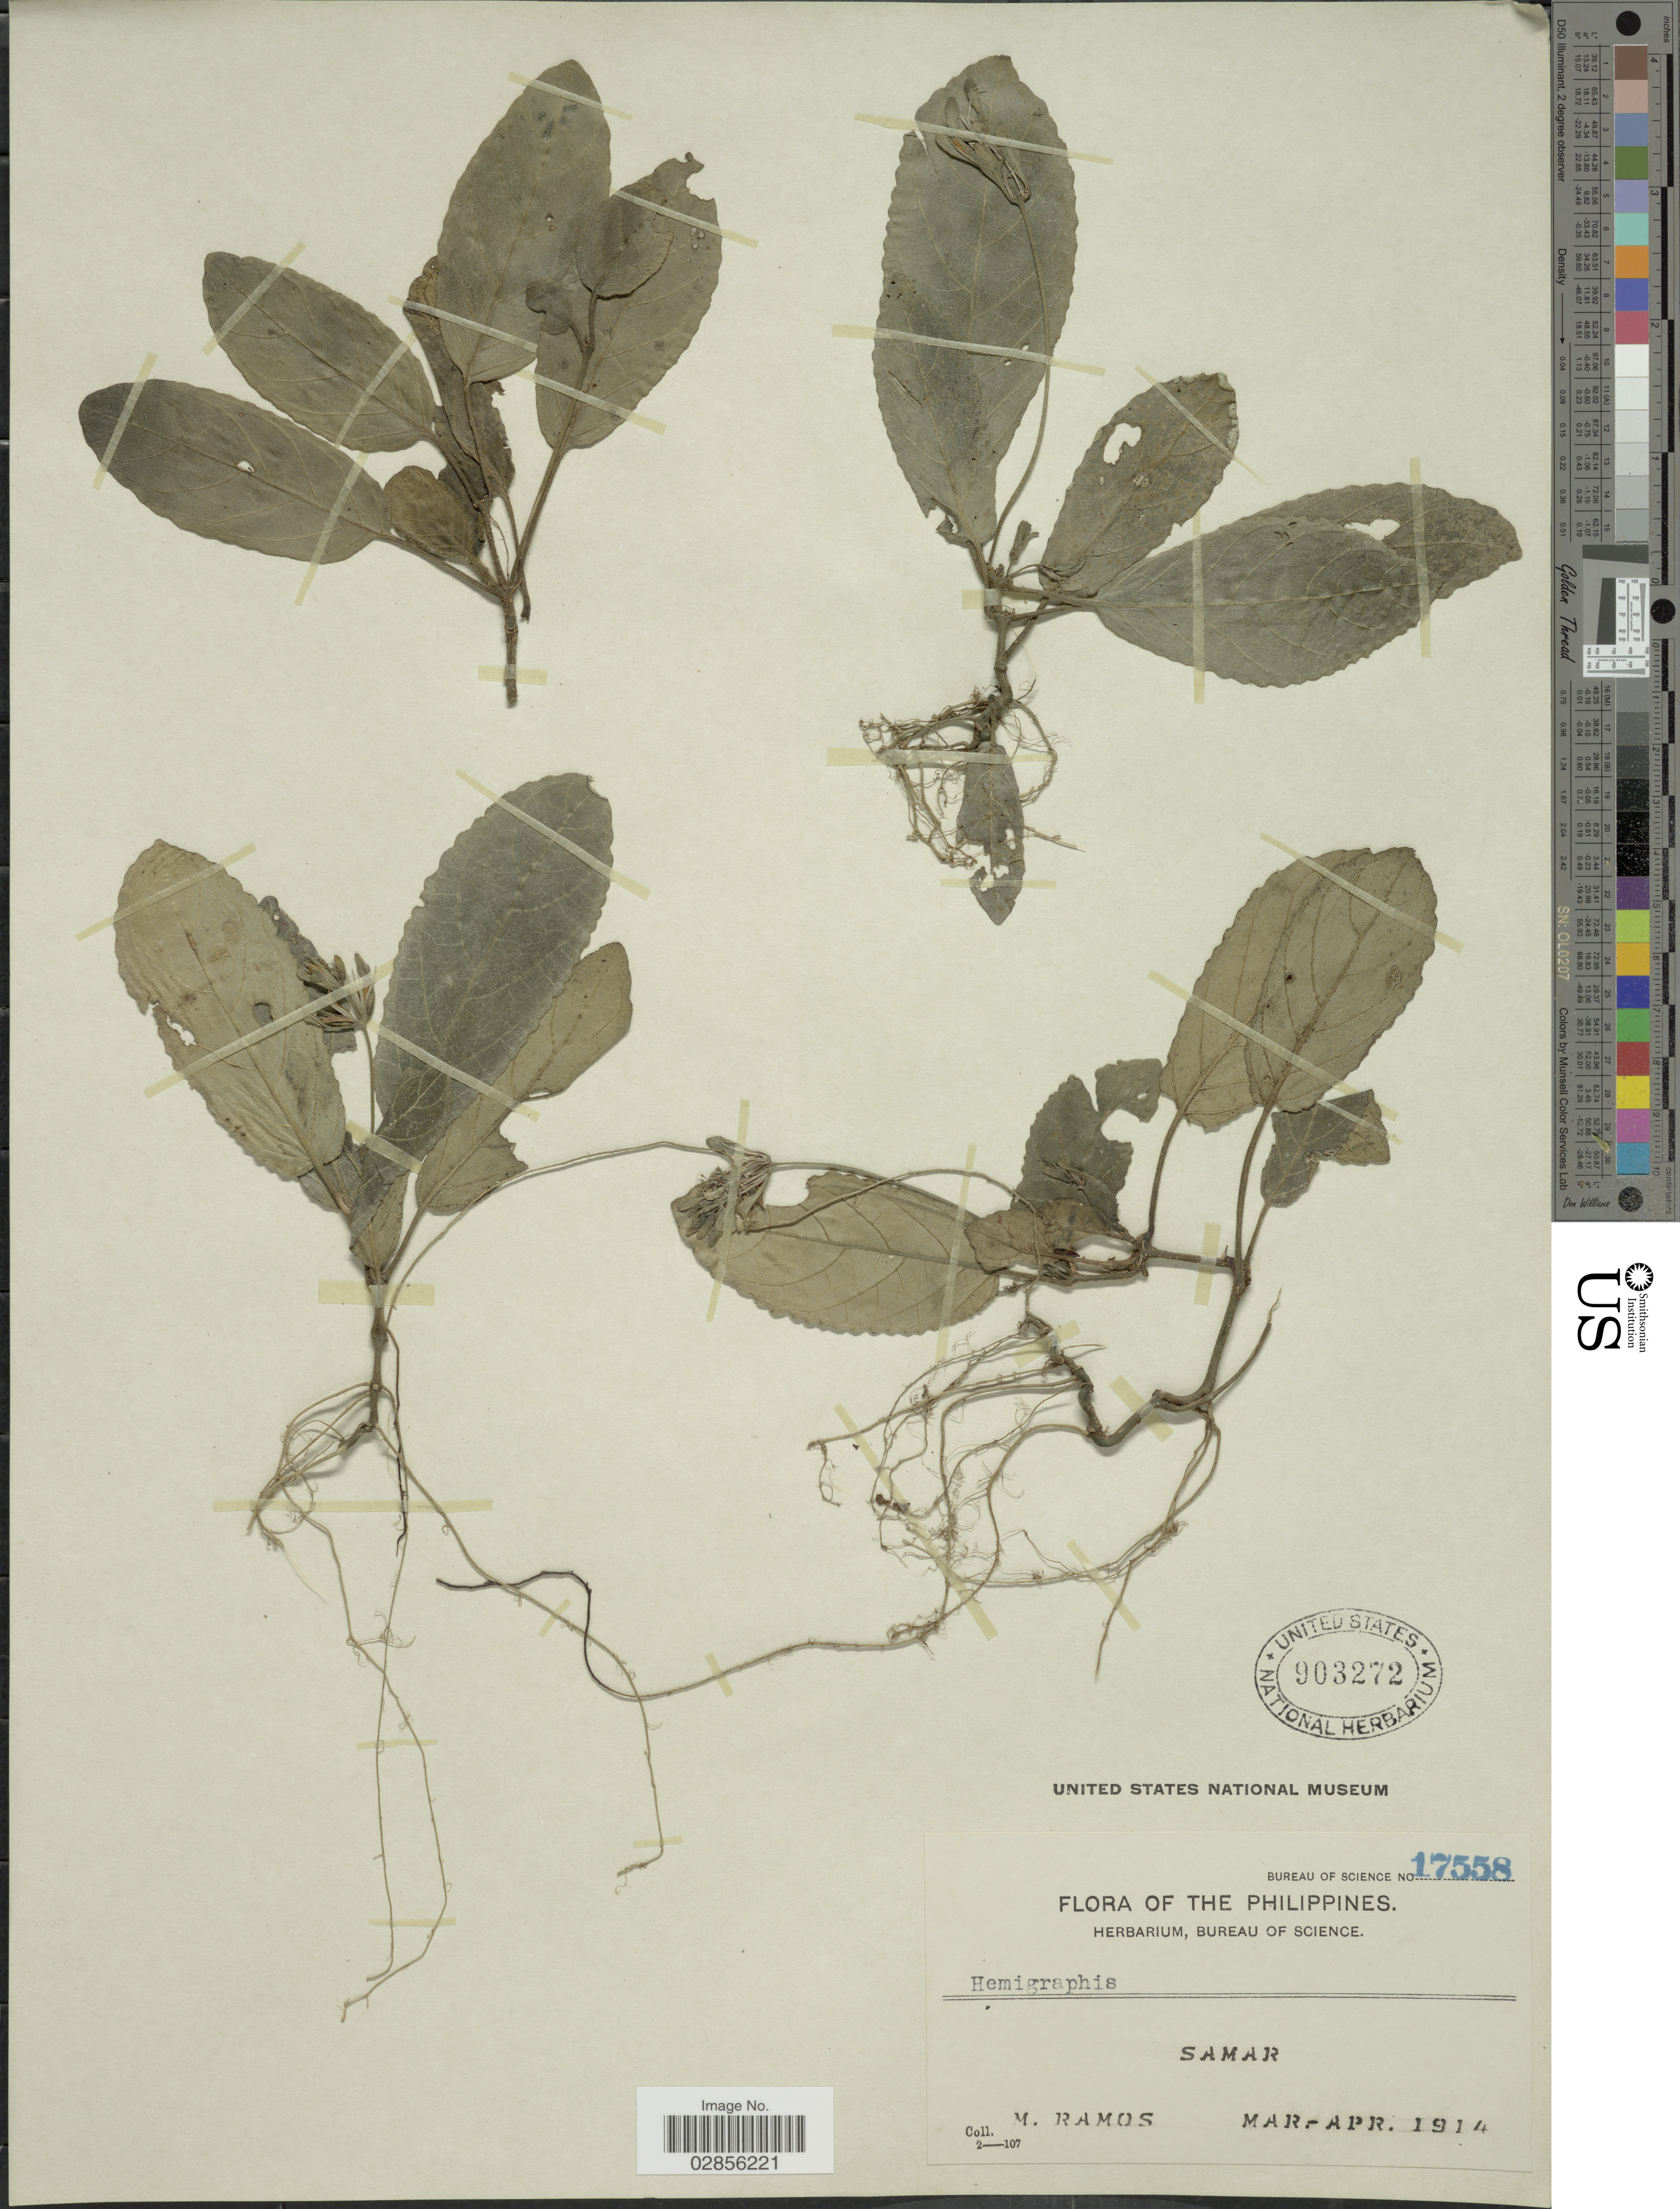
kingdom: Plantae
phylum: Tracheophyta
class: Magnoliopsida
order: Lamiales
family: Acanthaceae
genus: Hemigraphis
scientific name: Hemigraphis sp.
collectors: M. Ramos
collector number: Bureau of Science 17558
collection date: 1914-03/1914-04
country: Philippines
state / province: Eastern Visayas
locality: Samar.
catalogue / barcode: US 903272